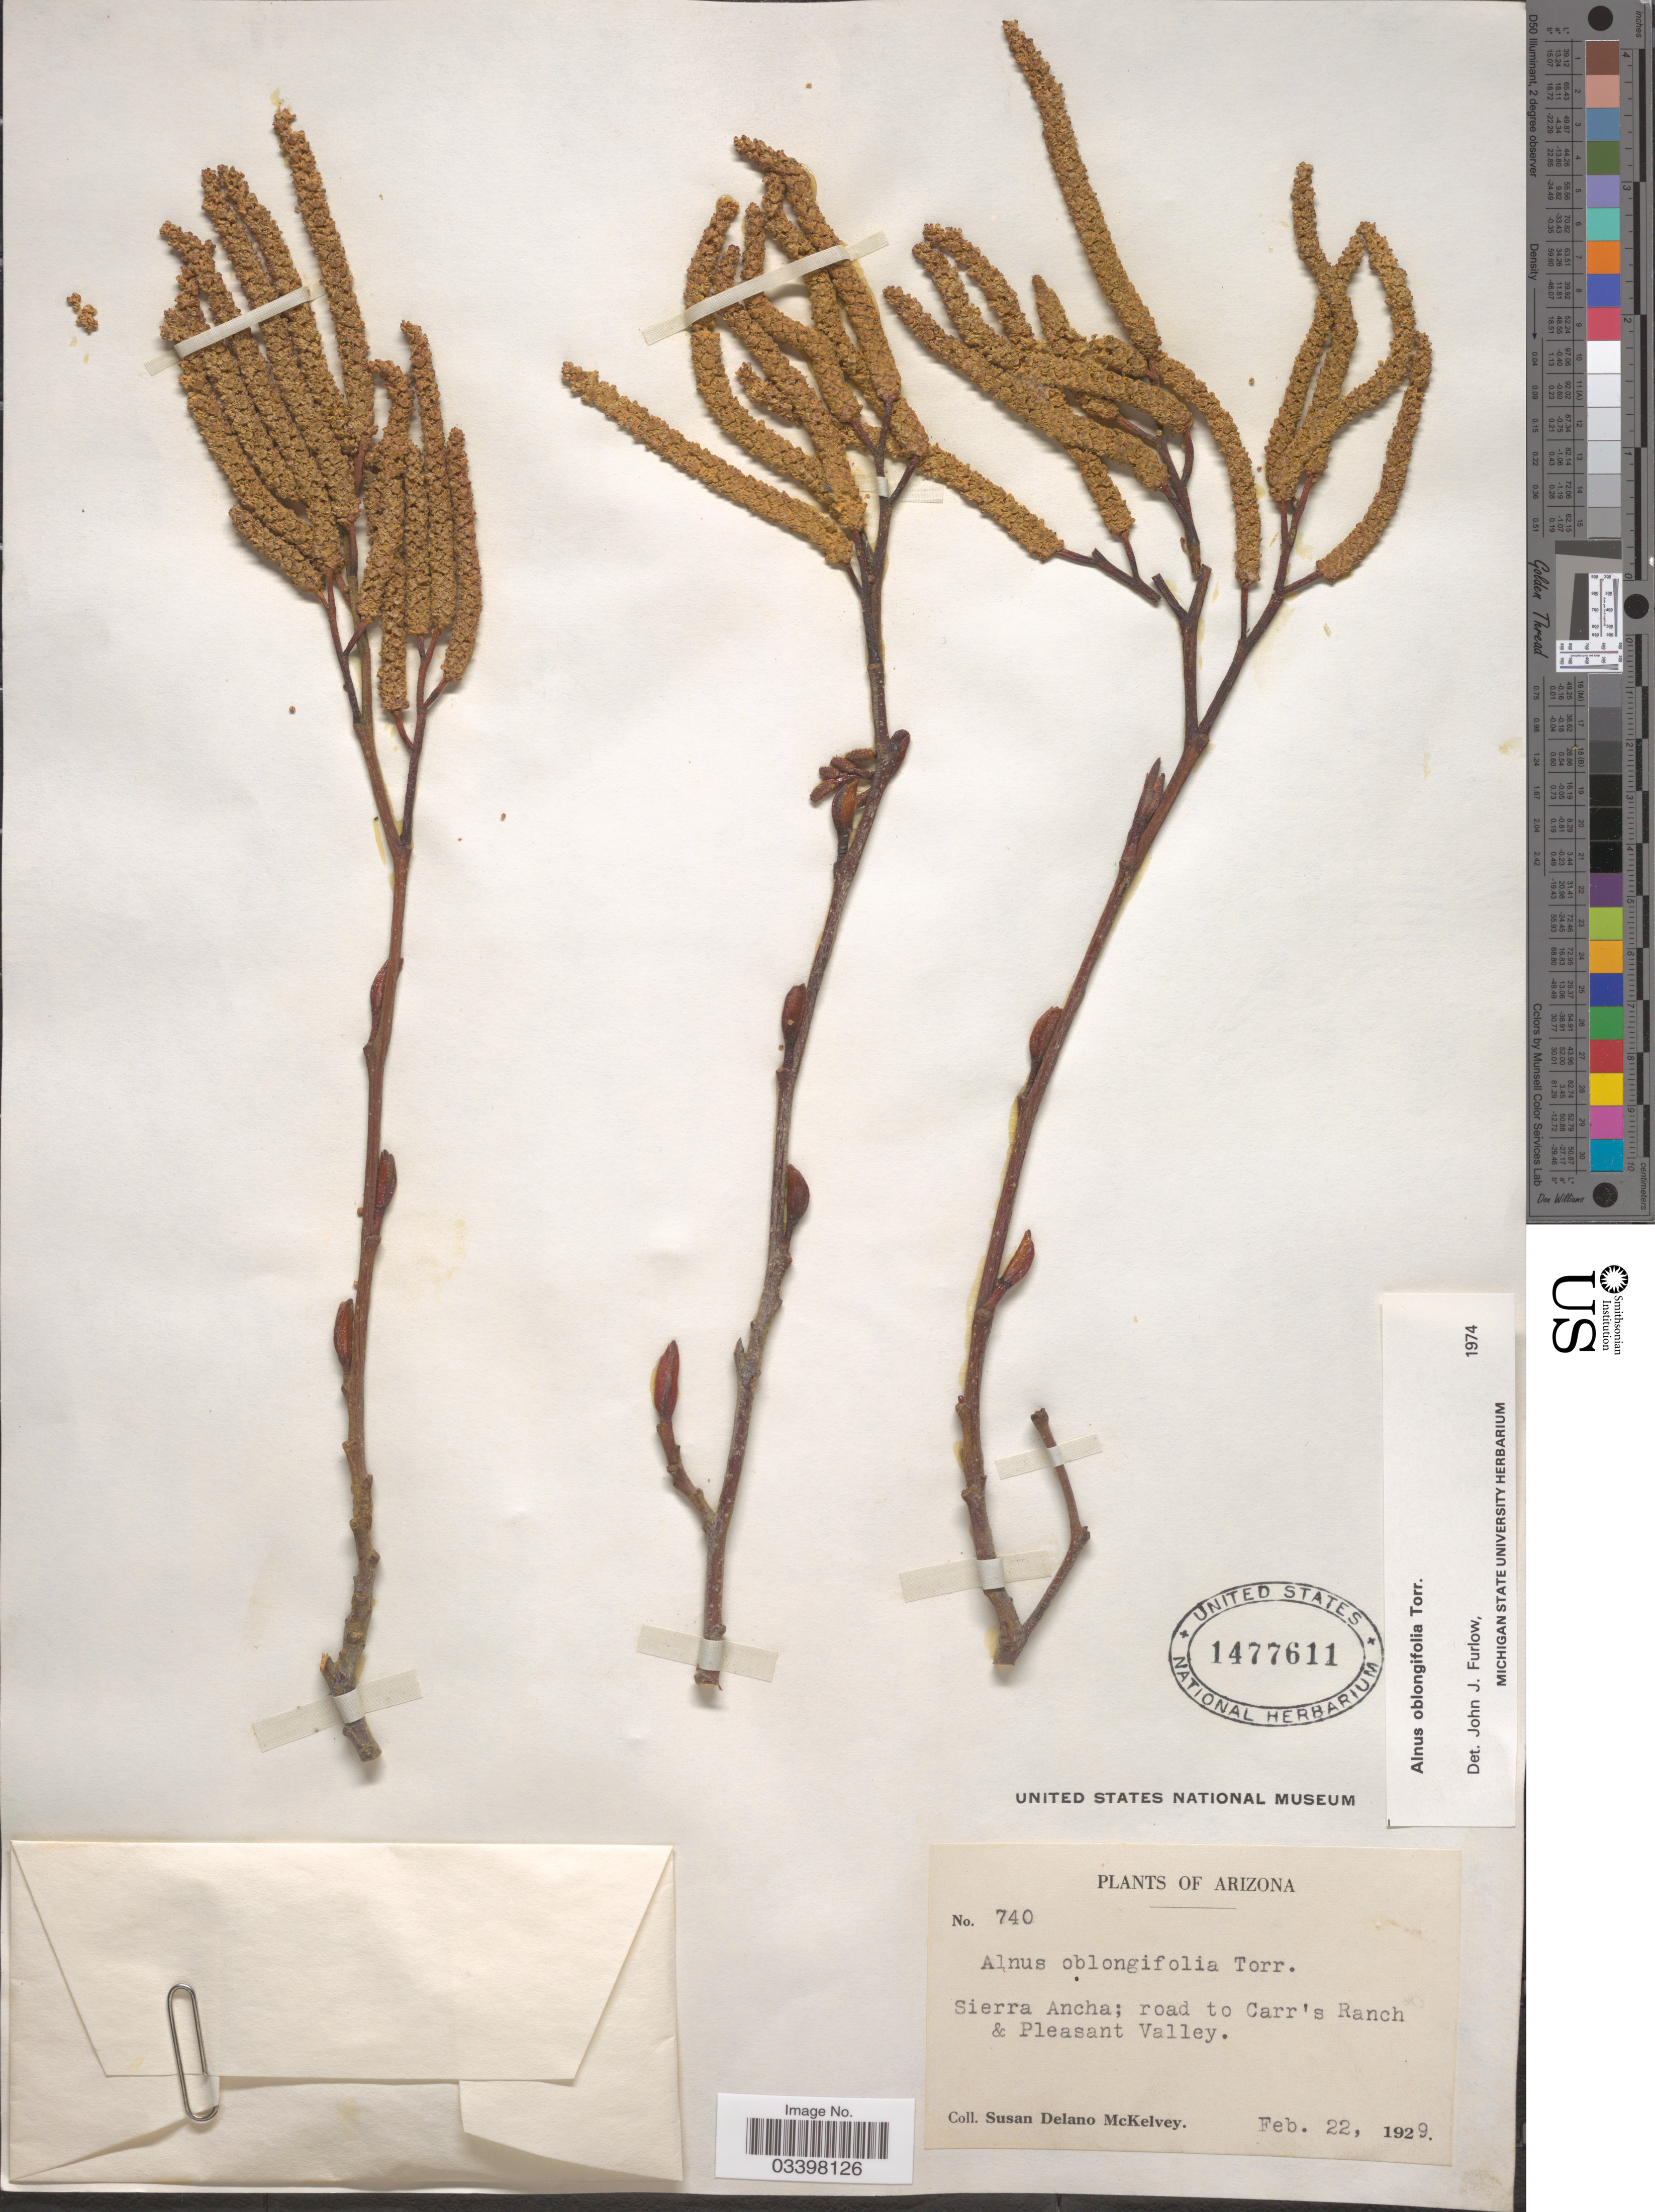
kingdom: Plantae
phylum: Tracheophyta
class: Magnoliopsida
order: Fagales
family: Betulaceae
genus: Alnus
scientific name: Alnus oblongifolia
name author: Torr. in Emory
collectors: S. A. McKelvey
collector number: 740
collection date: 1929-02-22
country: United States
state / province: Arizona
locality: Sierra Ancha; road to Carr's Ranch & Pleasant Valley.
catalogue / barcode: US 1477611